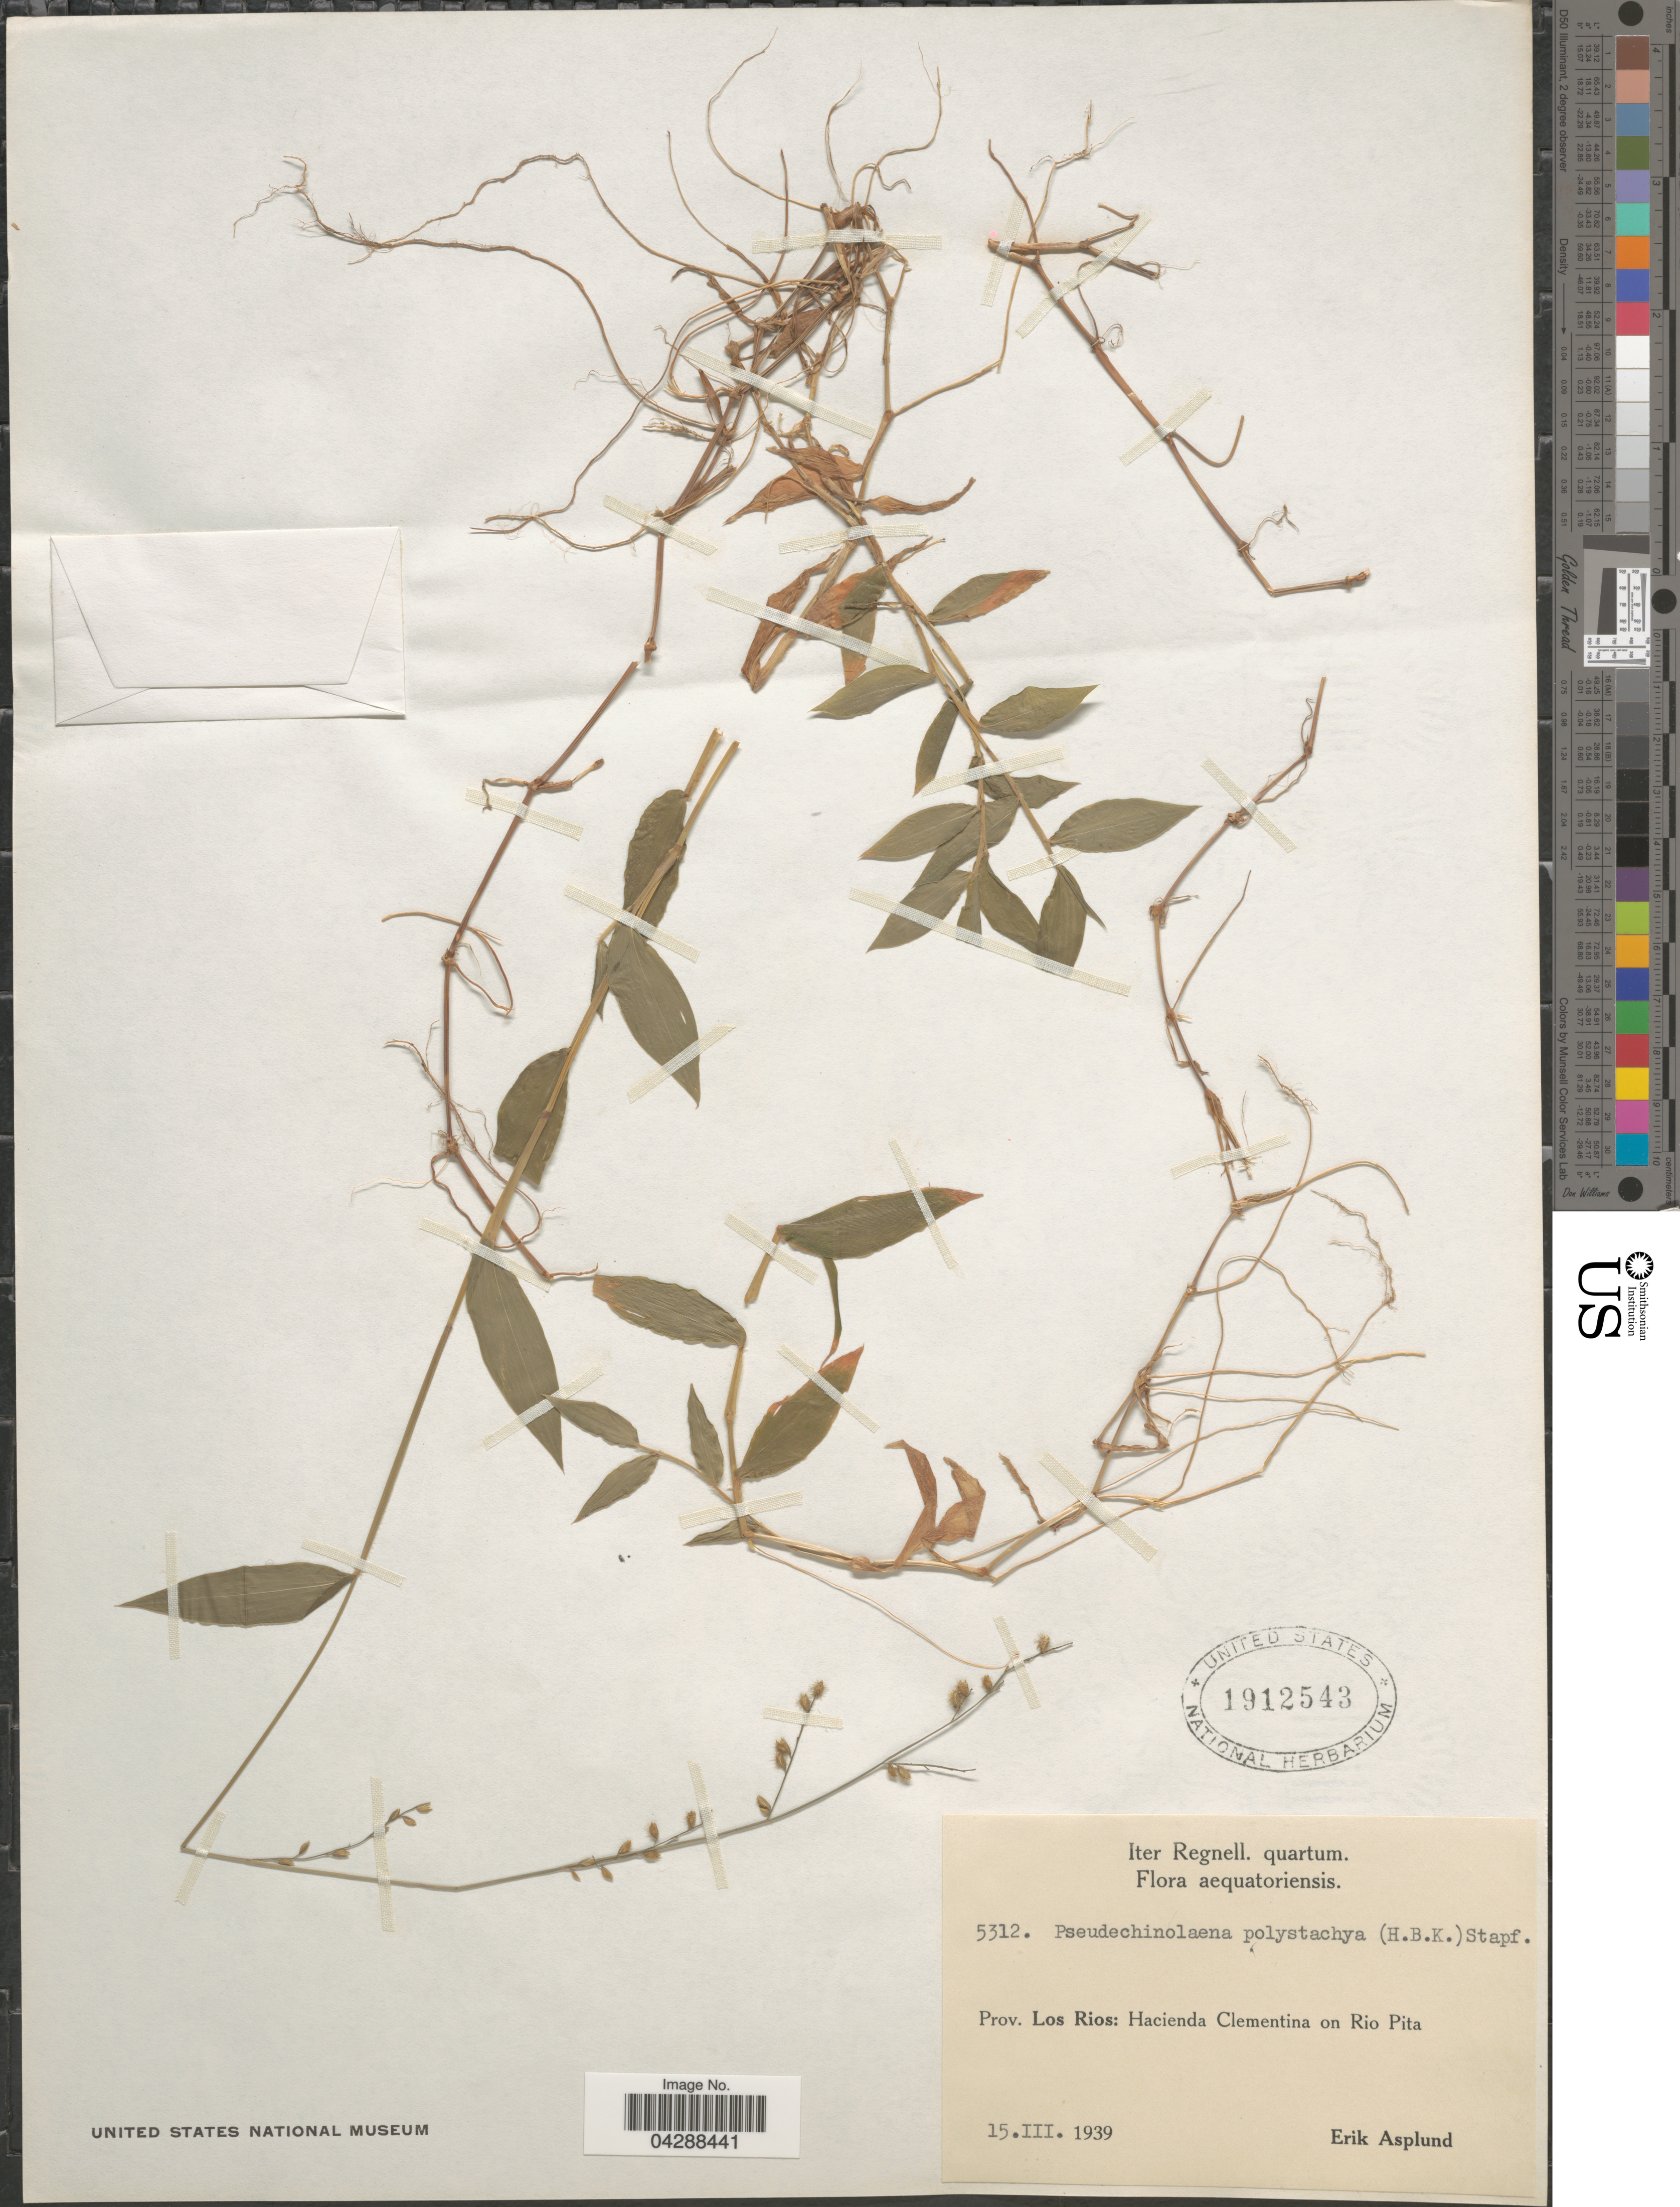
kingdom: Plantae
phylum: Tracheophyta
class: Liliopsida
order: Poales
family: Poaceae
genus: Pseudechinolaena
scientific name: Pseudechinolaena polystachya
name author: (Kunth) Stapf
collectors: E. Asplund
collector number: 5312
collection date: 1939-03-15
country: Ecuador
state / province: Los Ríos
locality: Iter Regnell. quartum. Aequatoriensis. Hacienda Clementina on Rio Pita.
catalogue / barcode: US 1912543